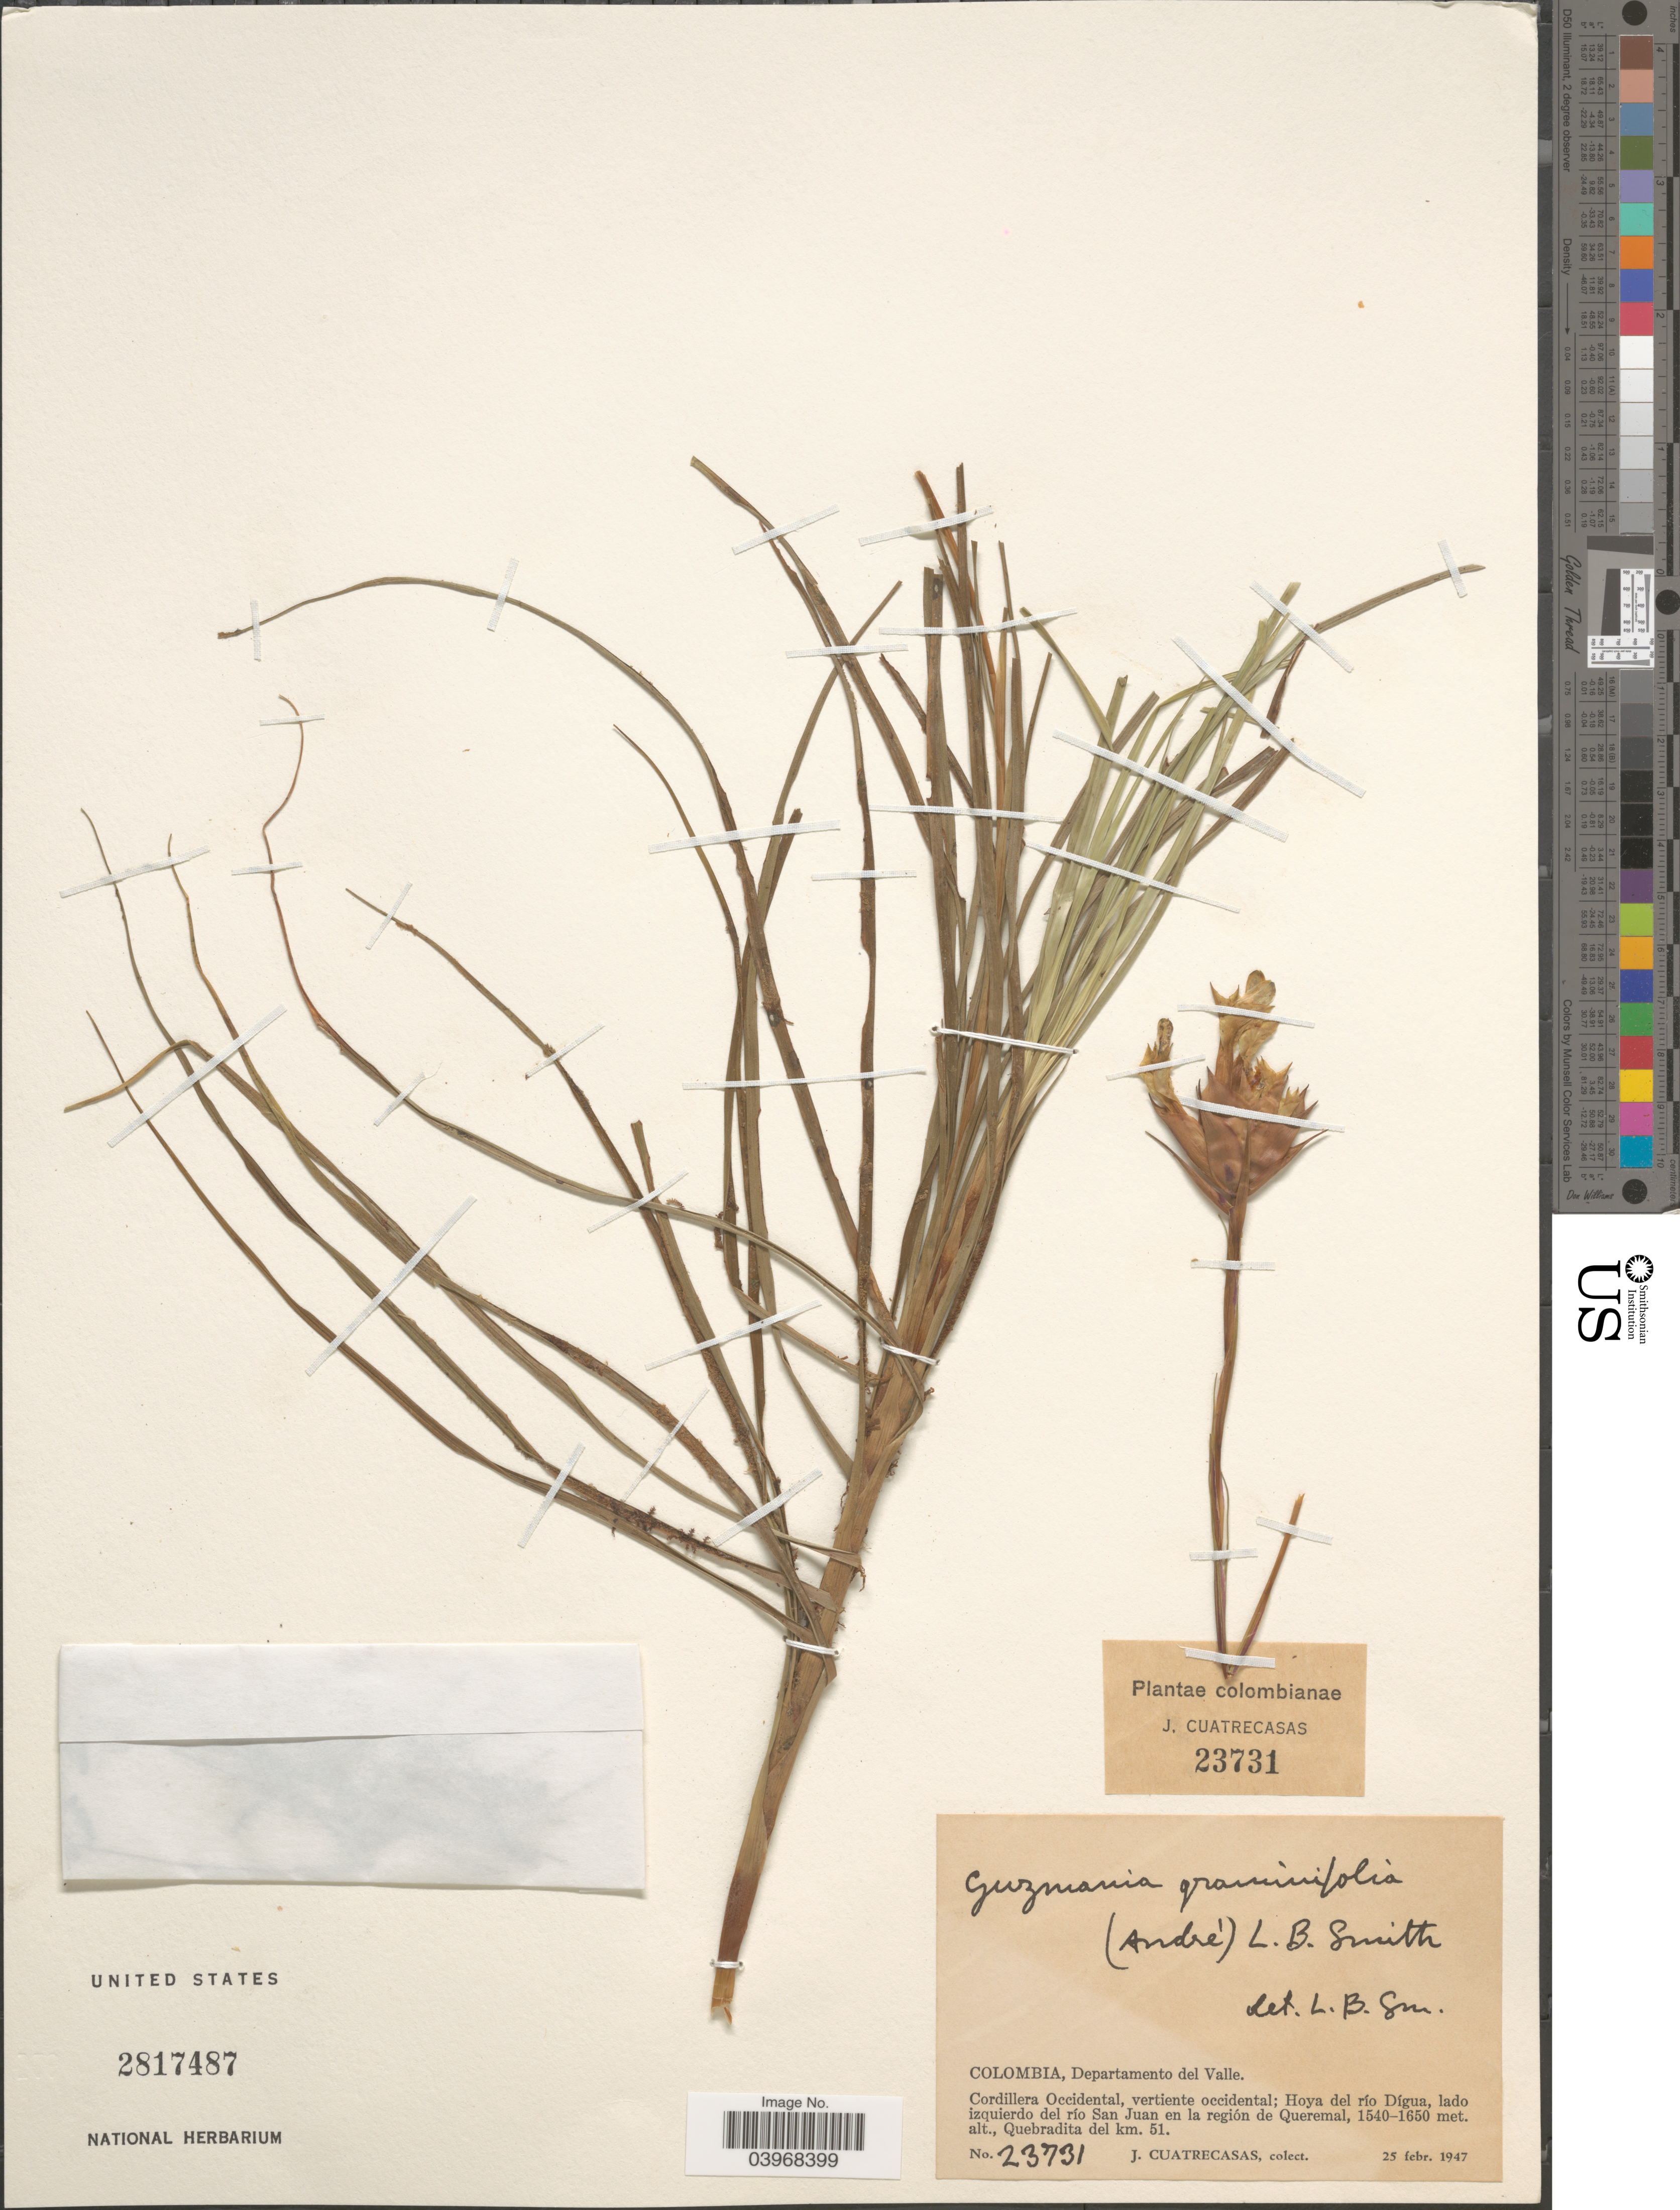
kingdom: Plantae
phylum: Tracheophyta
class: Liliopsida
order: Poales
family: Bromeliaceae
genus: Guzmania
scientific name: Guzmania graminifolia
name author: (André ex Baker) L.B. Sm.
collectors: J. Cuatrecasas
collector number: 23731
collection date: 1947-02-25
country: Colombia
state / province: Valle del Cauca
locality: Departamento del Valle. Cordillera Occidental, vertiente occidental; Hoya del río Dígua, lado izquierdo del río San Juan en la región de Queremal, Quebradita del km. 51.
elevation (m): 1540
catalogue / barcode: US 2817487